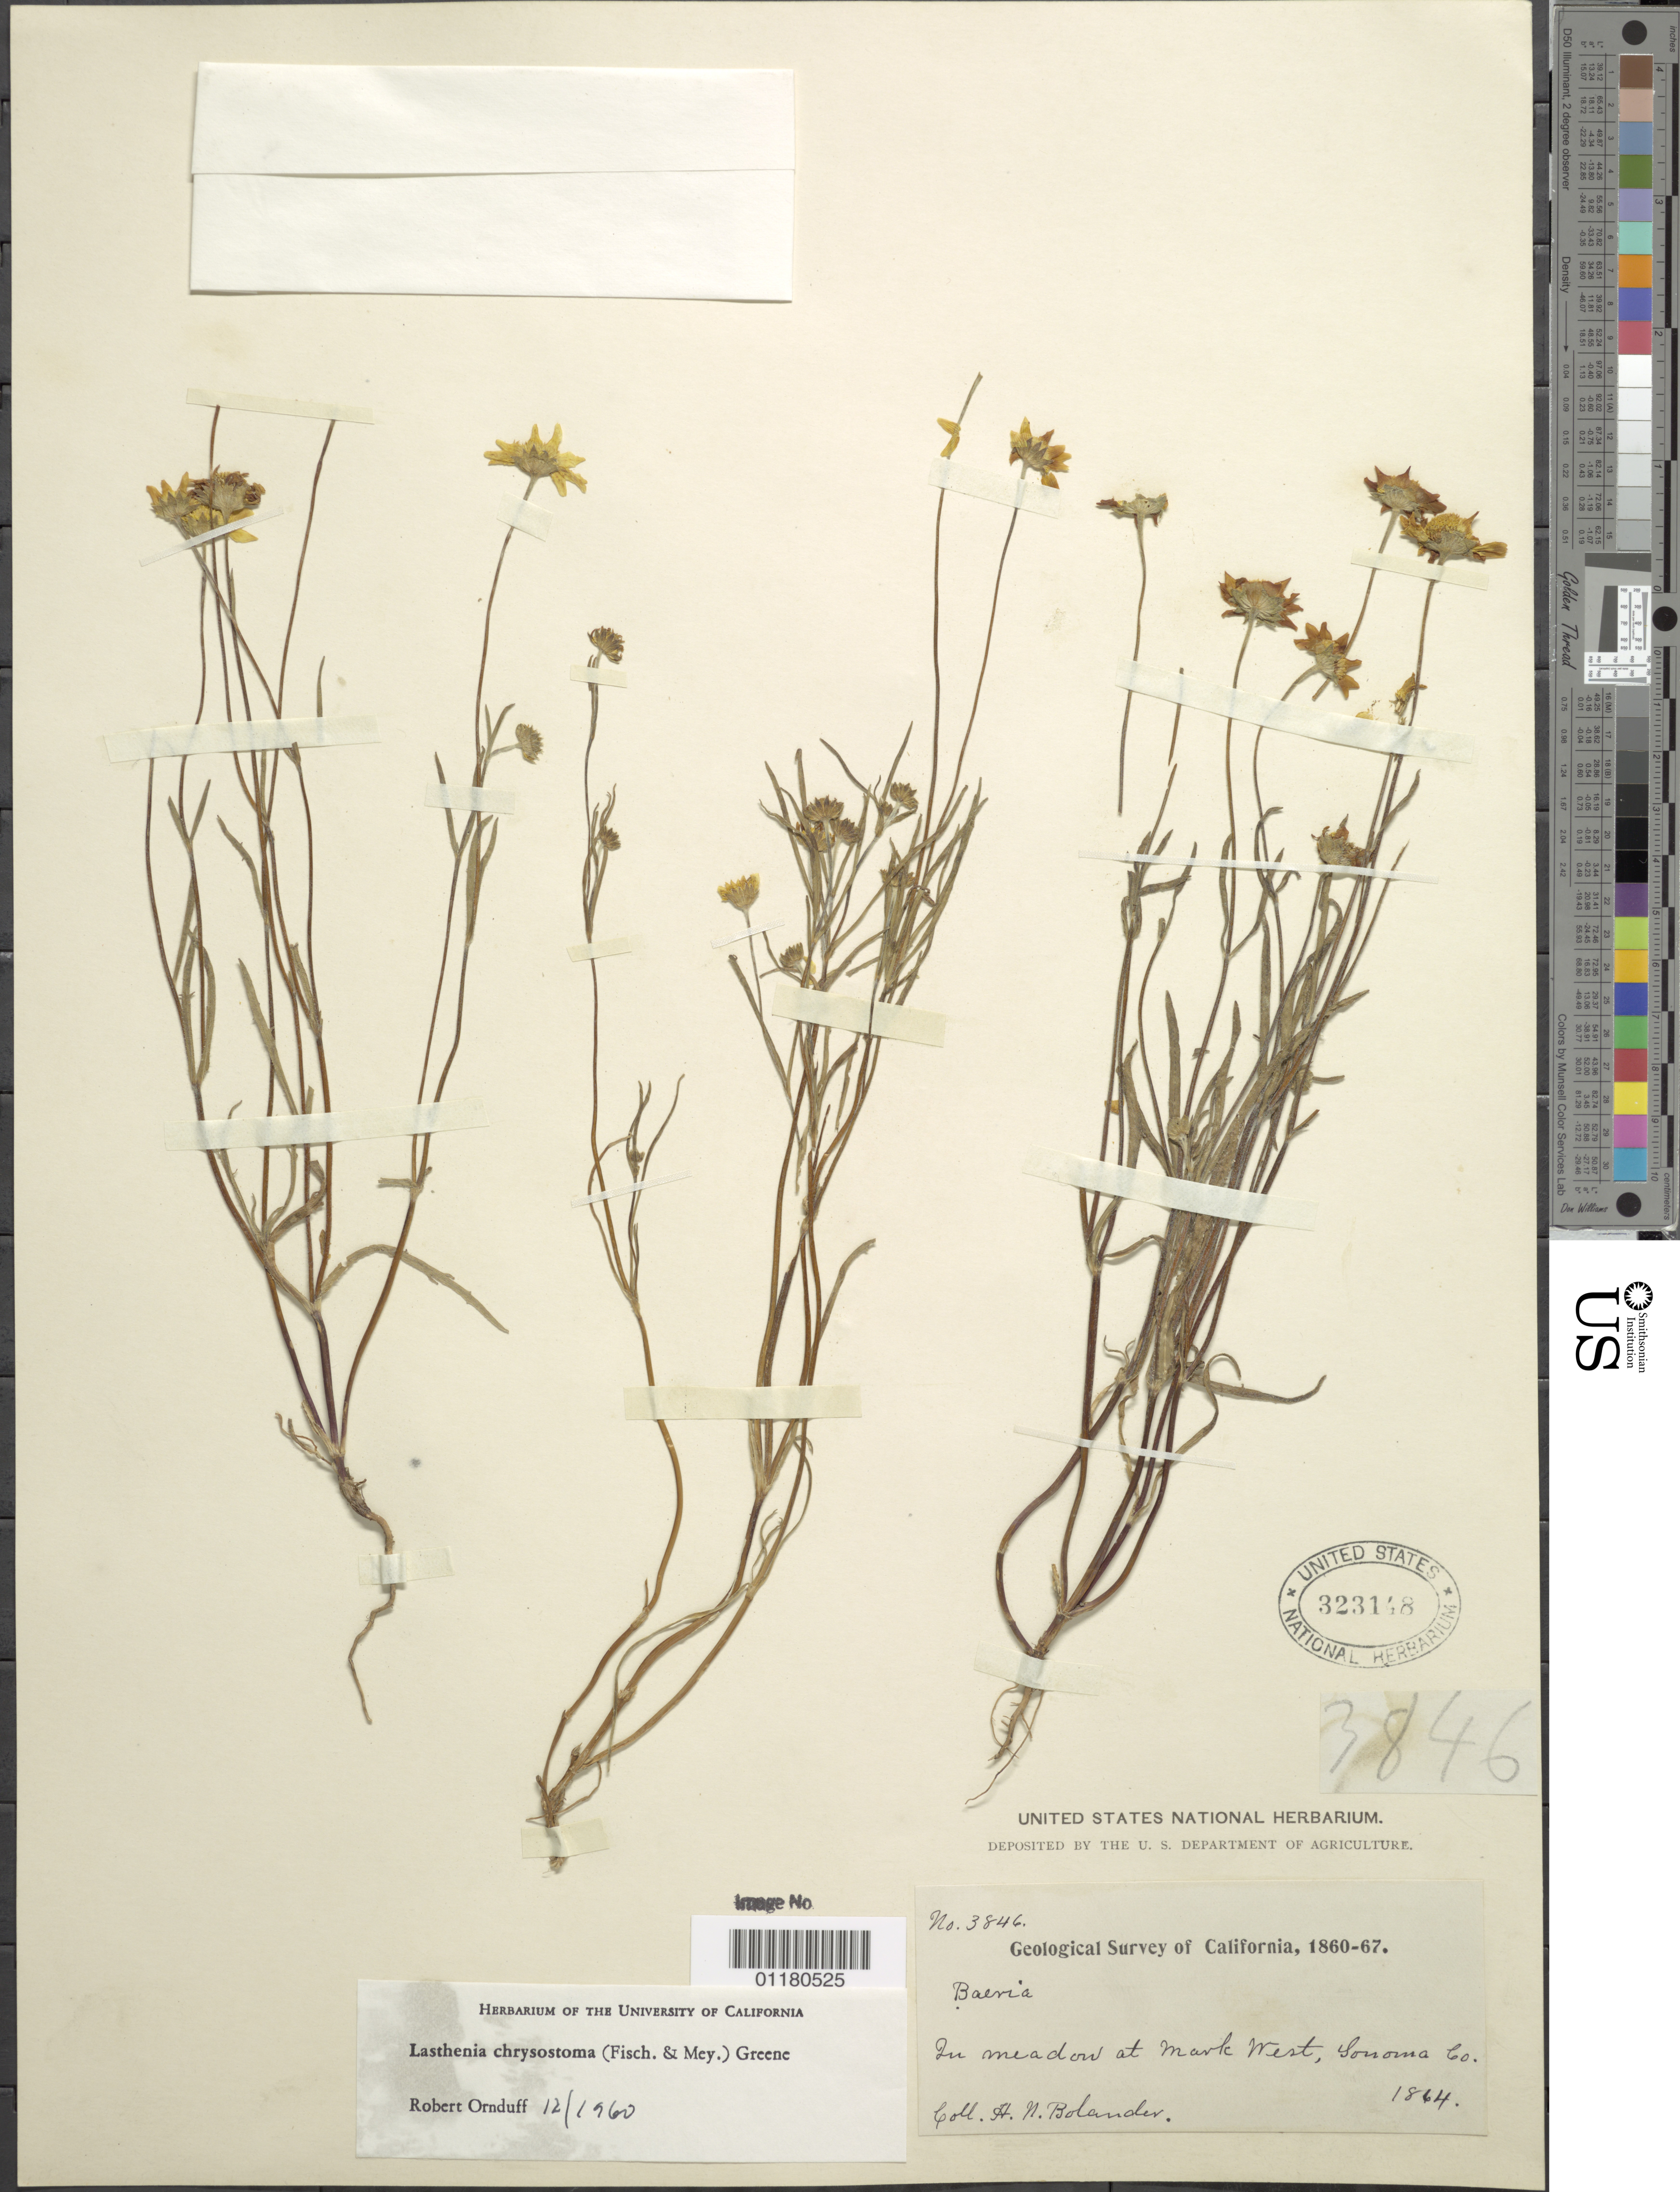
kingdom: Plantae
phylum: Tracheophyta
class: Magnoliopsida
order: Asterales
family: Asteraceae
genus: Lasthenia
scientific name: Lasthenia chrysostoma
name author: (Fisch. & C.A. Mey.) Greene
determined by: Ornduff, R.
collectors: H. Bolander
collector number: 3846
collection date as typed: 1864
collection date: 1864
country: United States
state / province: California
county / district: Sonoma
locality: Meadow at Mark West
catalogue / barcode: US 323148